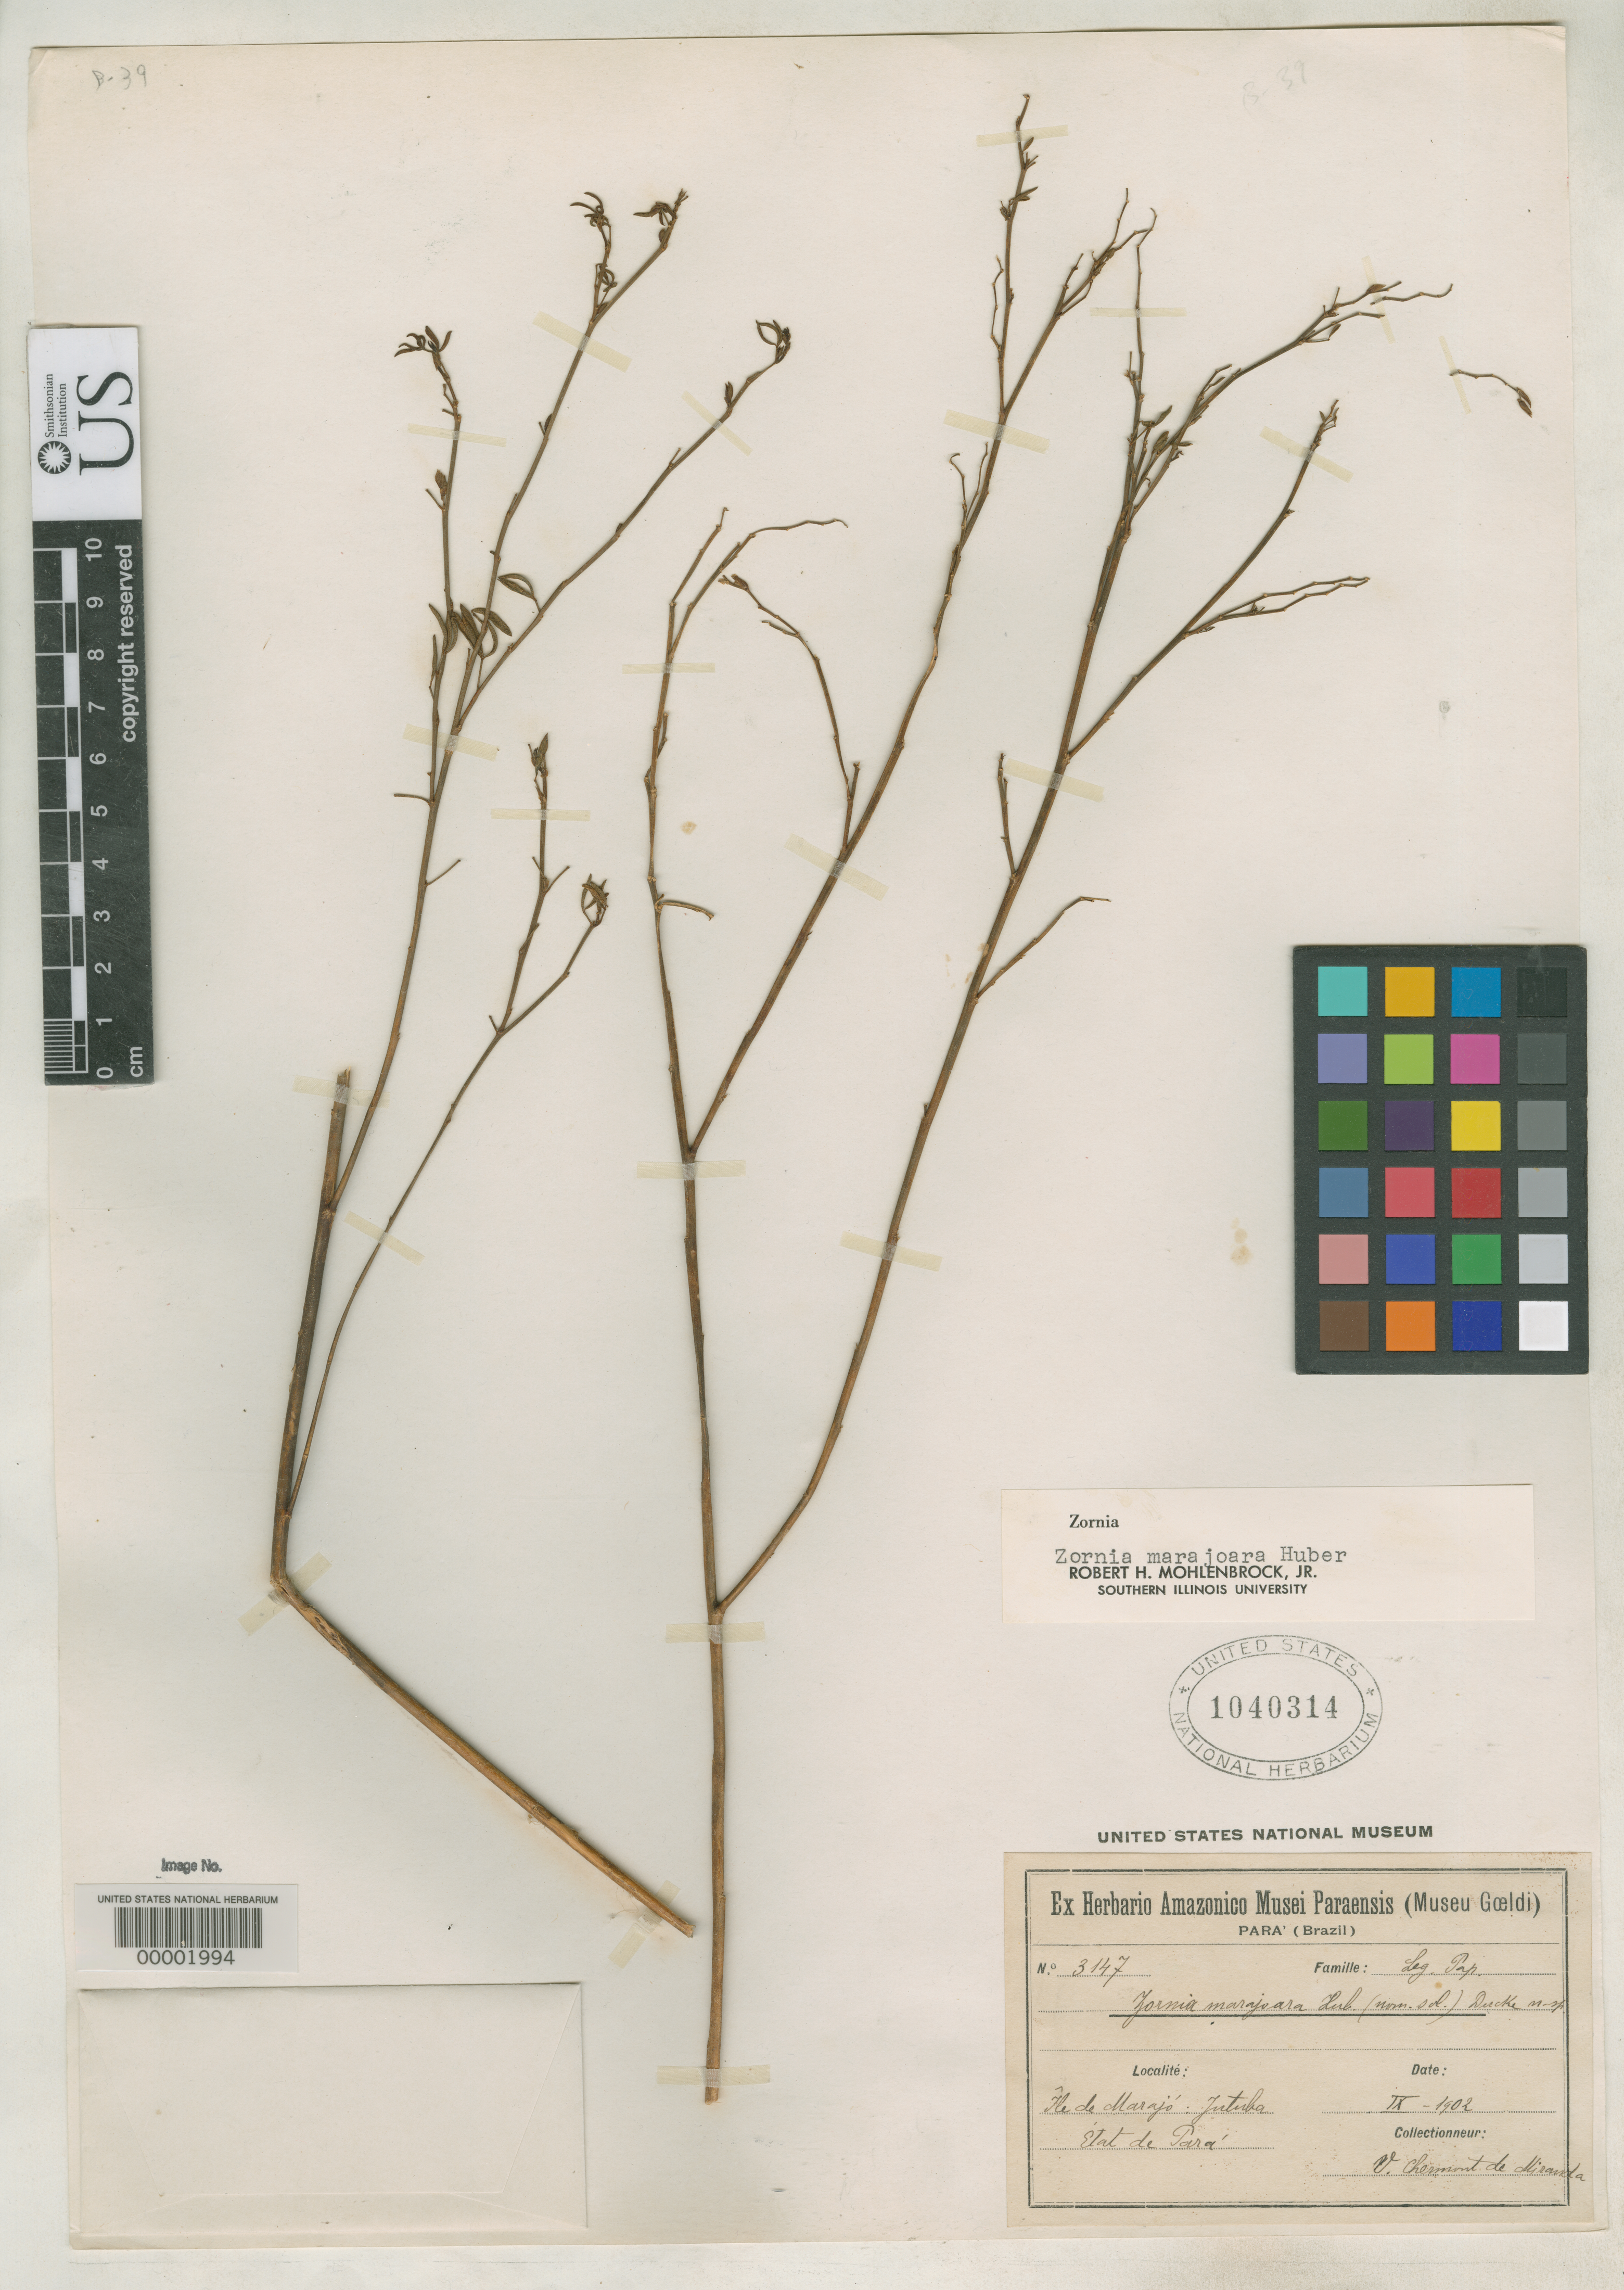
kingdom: Plantae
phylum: Tracheophyta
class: Magnoliopsida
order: Fabales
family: Fabaceae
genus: Zornia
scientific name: Zornia marajoara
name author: Huber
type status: Isotype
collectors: V. Chermont de Miranda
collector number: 3147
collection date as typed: Sep 1902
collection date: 1902-09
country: Brazil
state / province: Pará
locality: Ile de Marajo, Jutuba.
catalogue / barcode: US 1040314